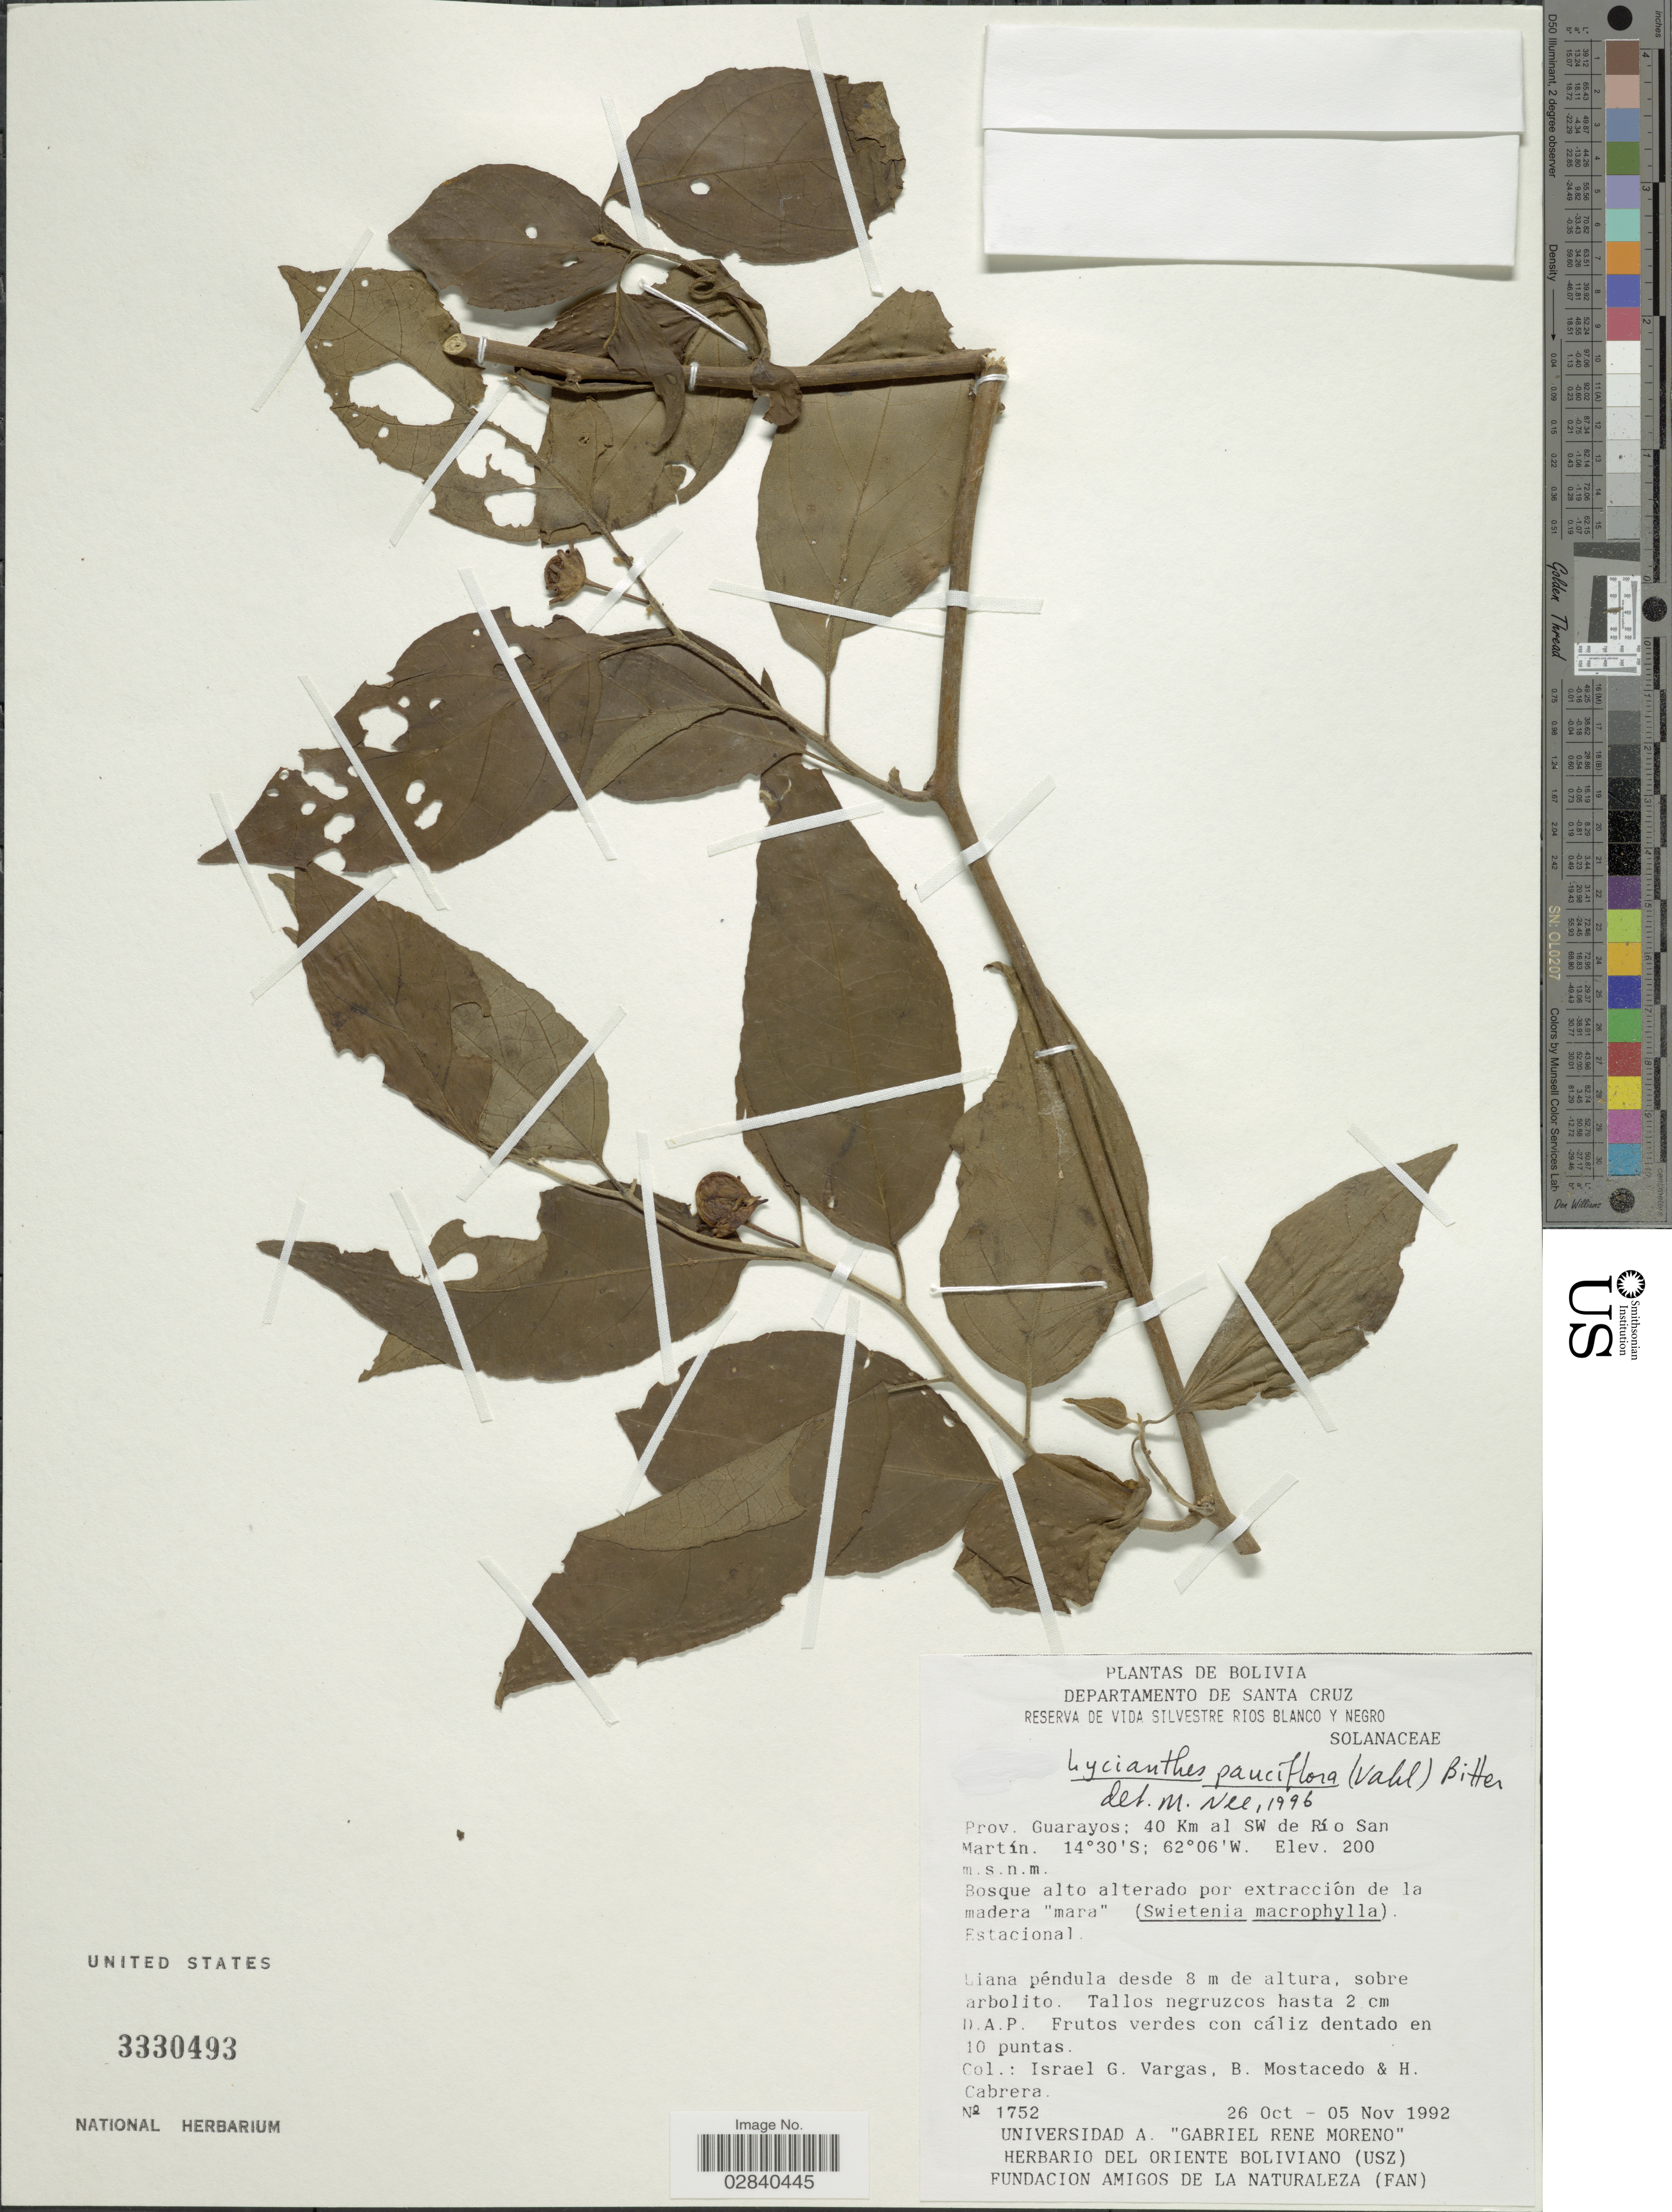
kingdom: Plantae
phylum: Tracheophyta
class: Magnoliopsida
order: Solanales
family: Solanaceae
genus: Lycianthes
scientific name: Lycianthes pauciflora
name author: (Vahl) Bitter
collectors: I. Vargas, B. Mostacedo & H. Cabrera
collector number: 1752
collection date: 1992-10-26/1992-11-05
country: Bolivia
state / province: Santa Cruz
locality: Departamento de Santa Cruz, Reserva de Vida Silvestre Rios Blanco y Negro, Prov. Guarayos: 40 Km al SW de Río San Martín.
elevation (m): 200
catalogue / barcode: US 3330493